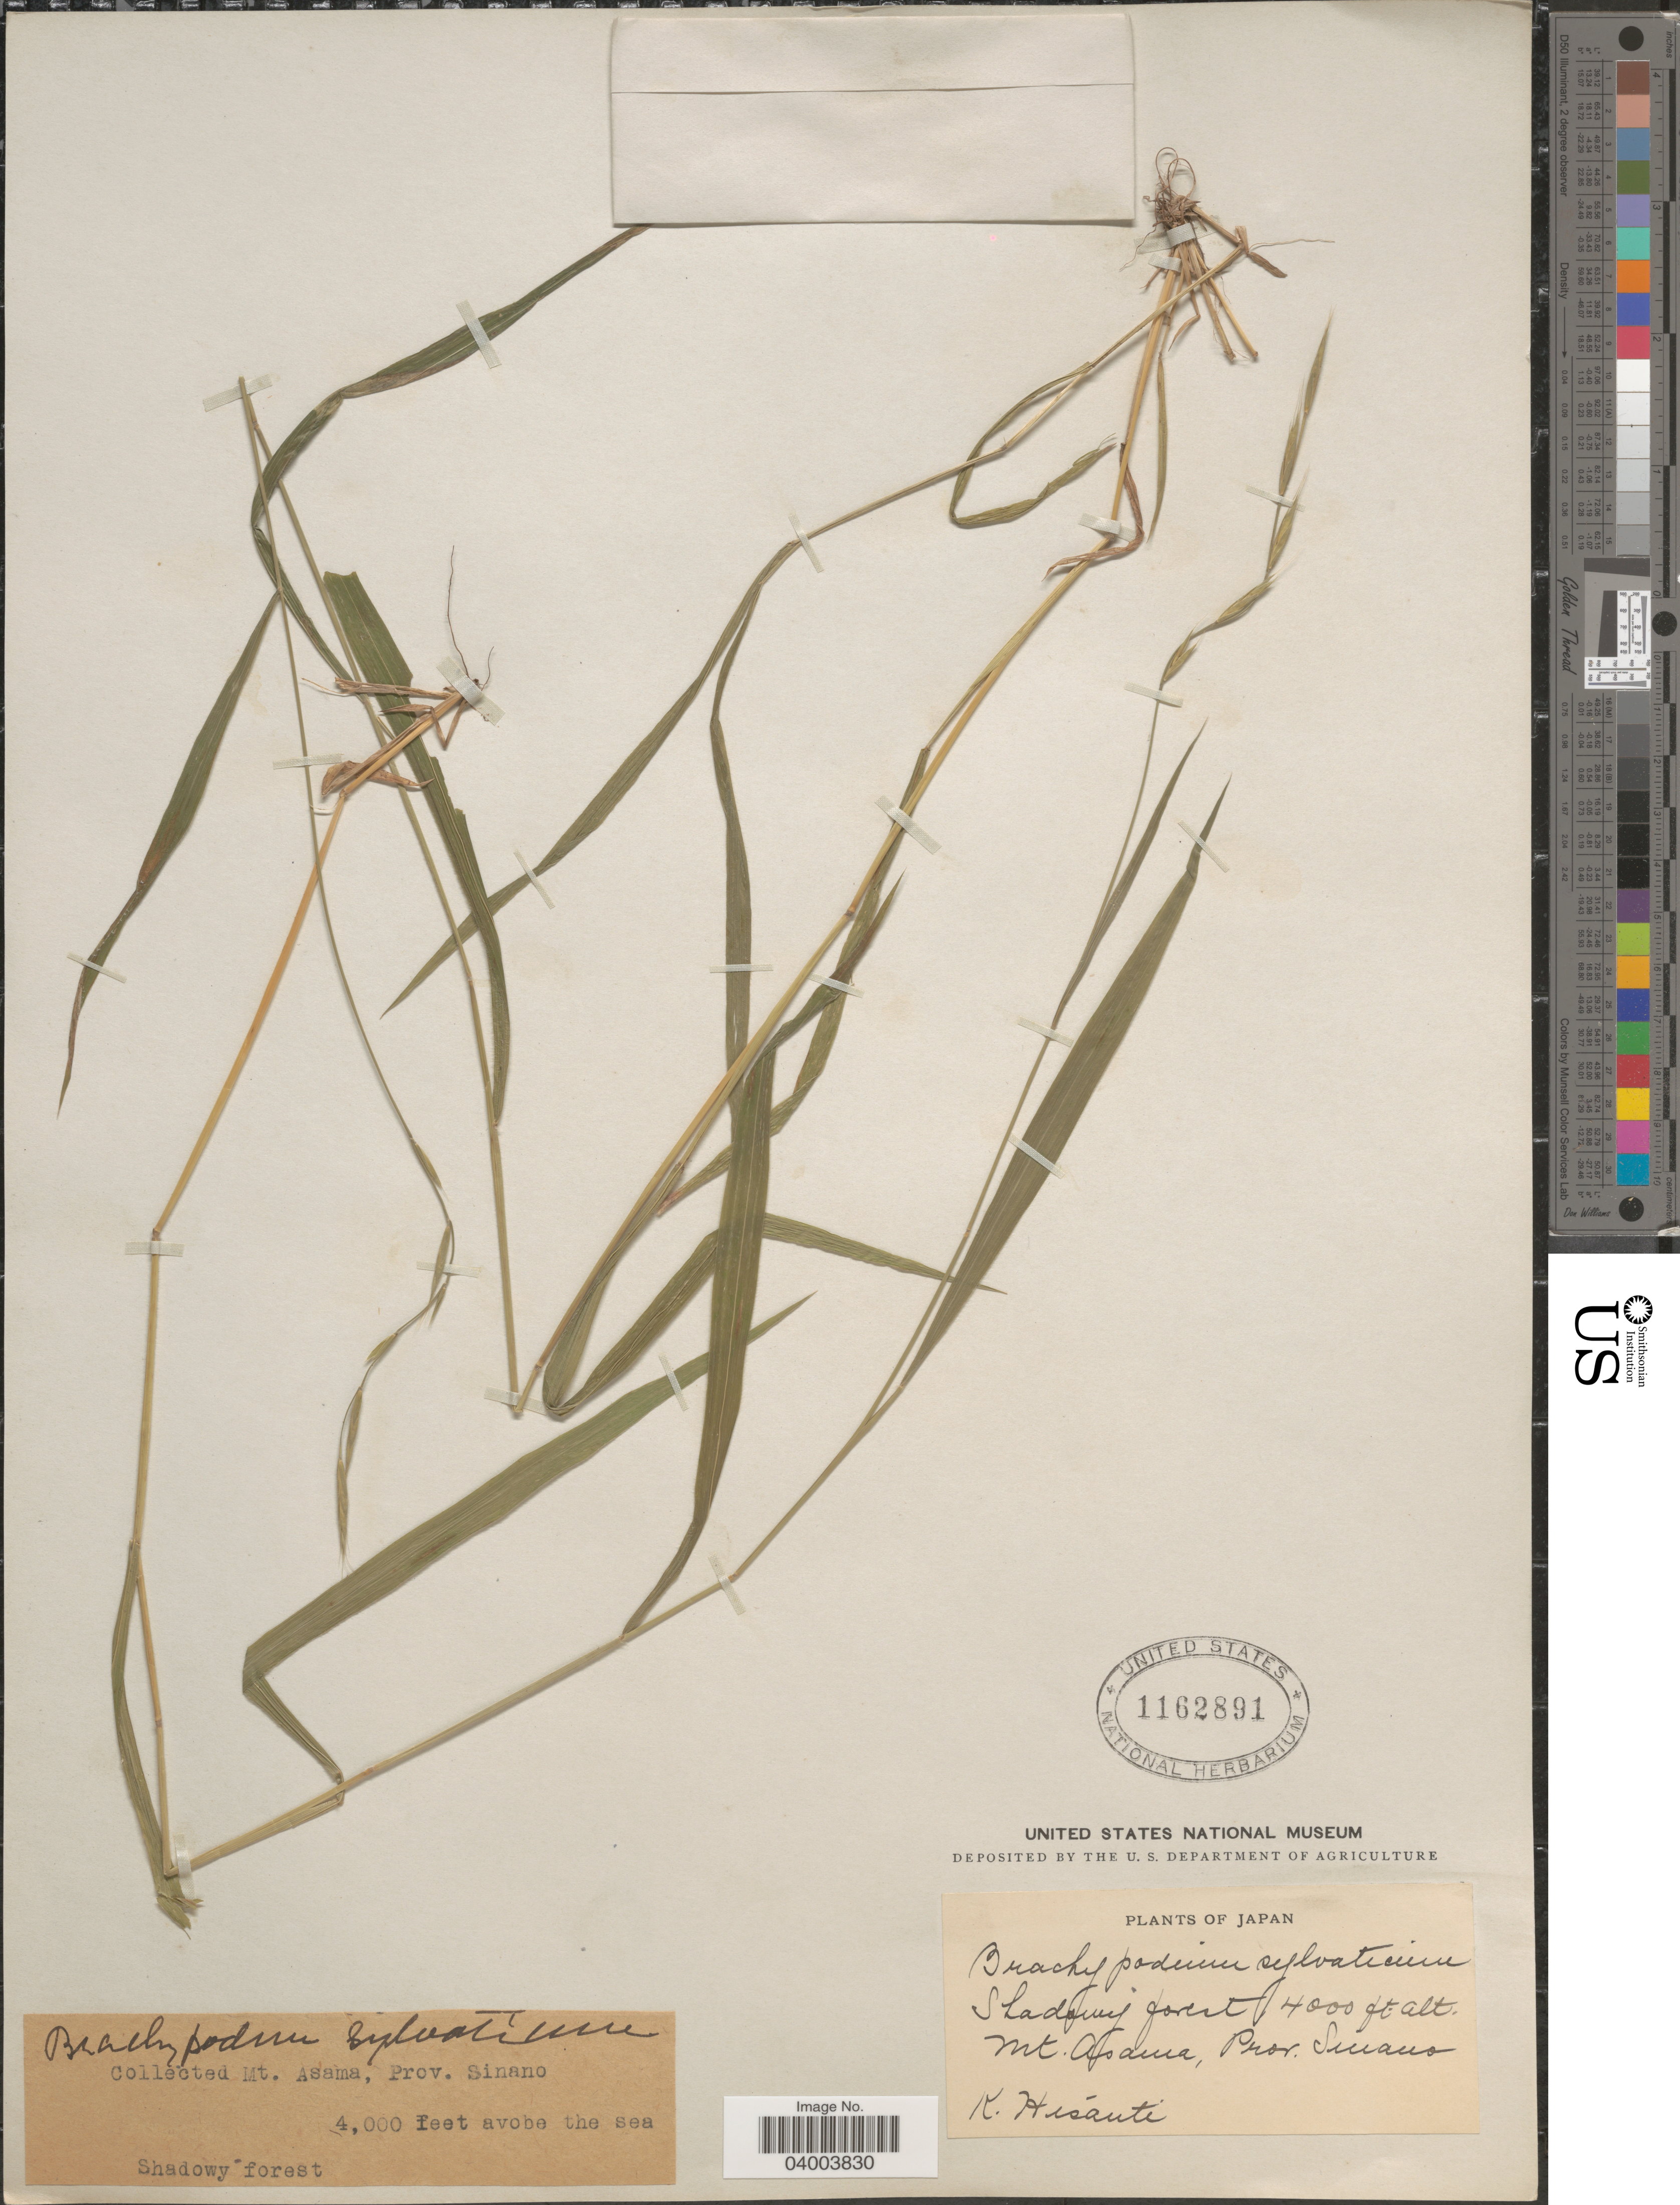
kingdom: Plantae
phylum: Tracheophyta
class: Liliopsida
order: Poales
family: Poaceae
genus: Brachypodium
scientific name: Brachypodium sylvaticum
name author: (Huds.) P. Beauv.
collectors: K. Hisauti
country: Japan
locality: Mt. Asama, Prov. Sinano.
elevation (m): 1219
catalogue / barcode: US 1162891